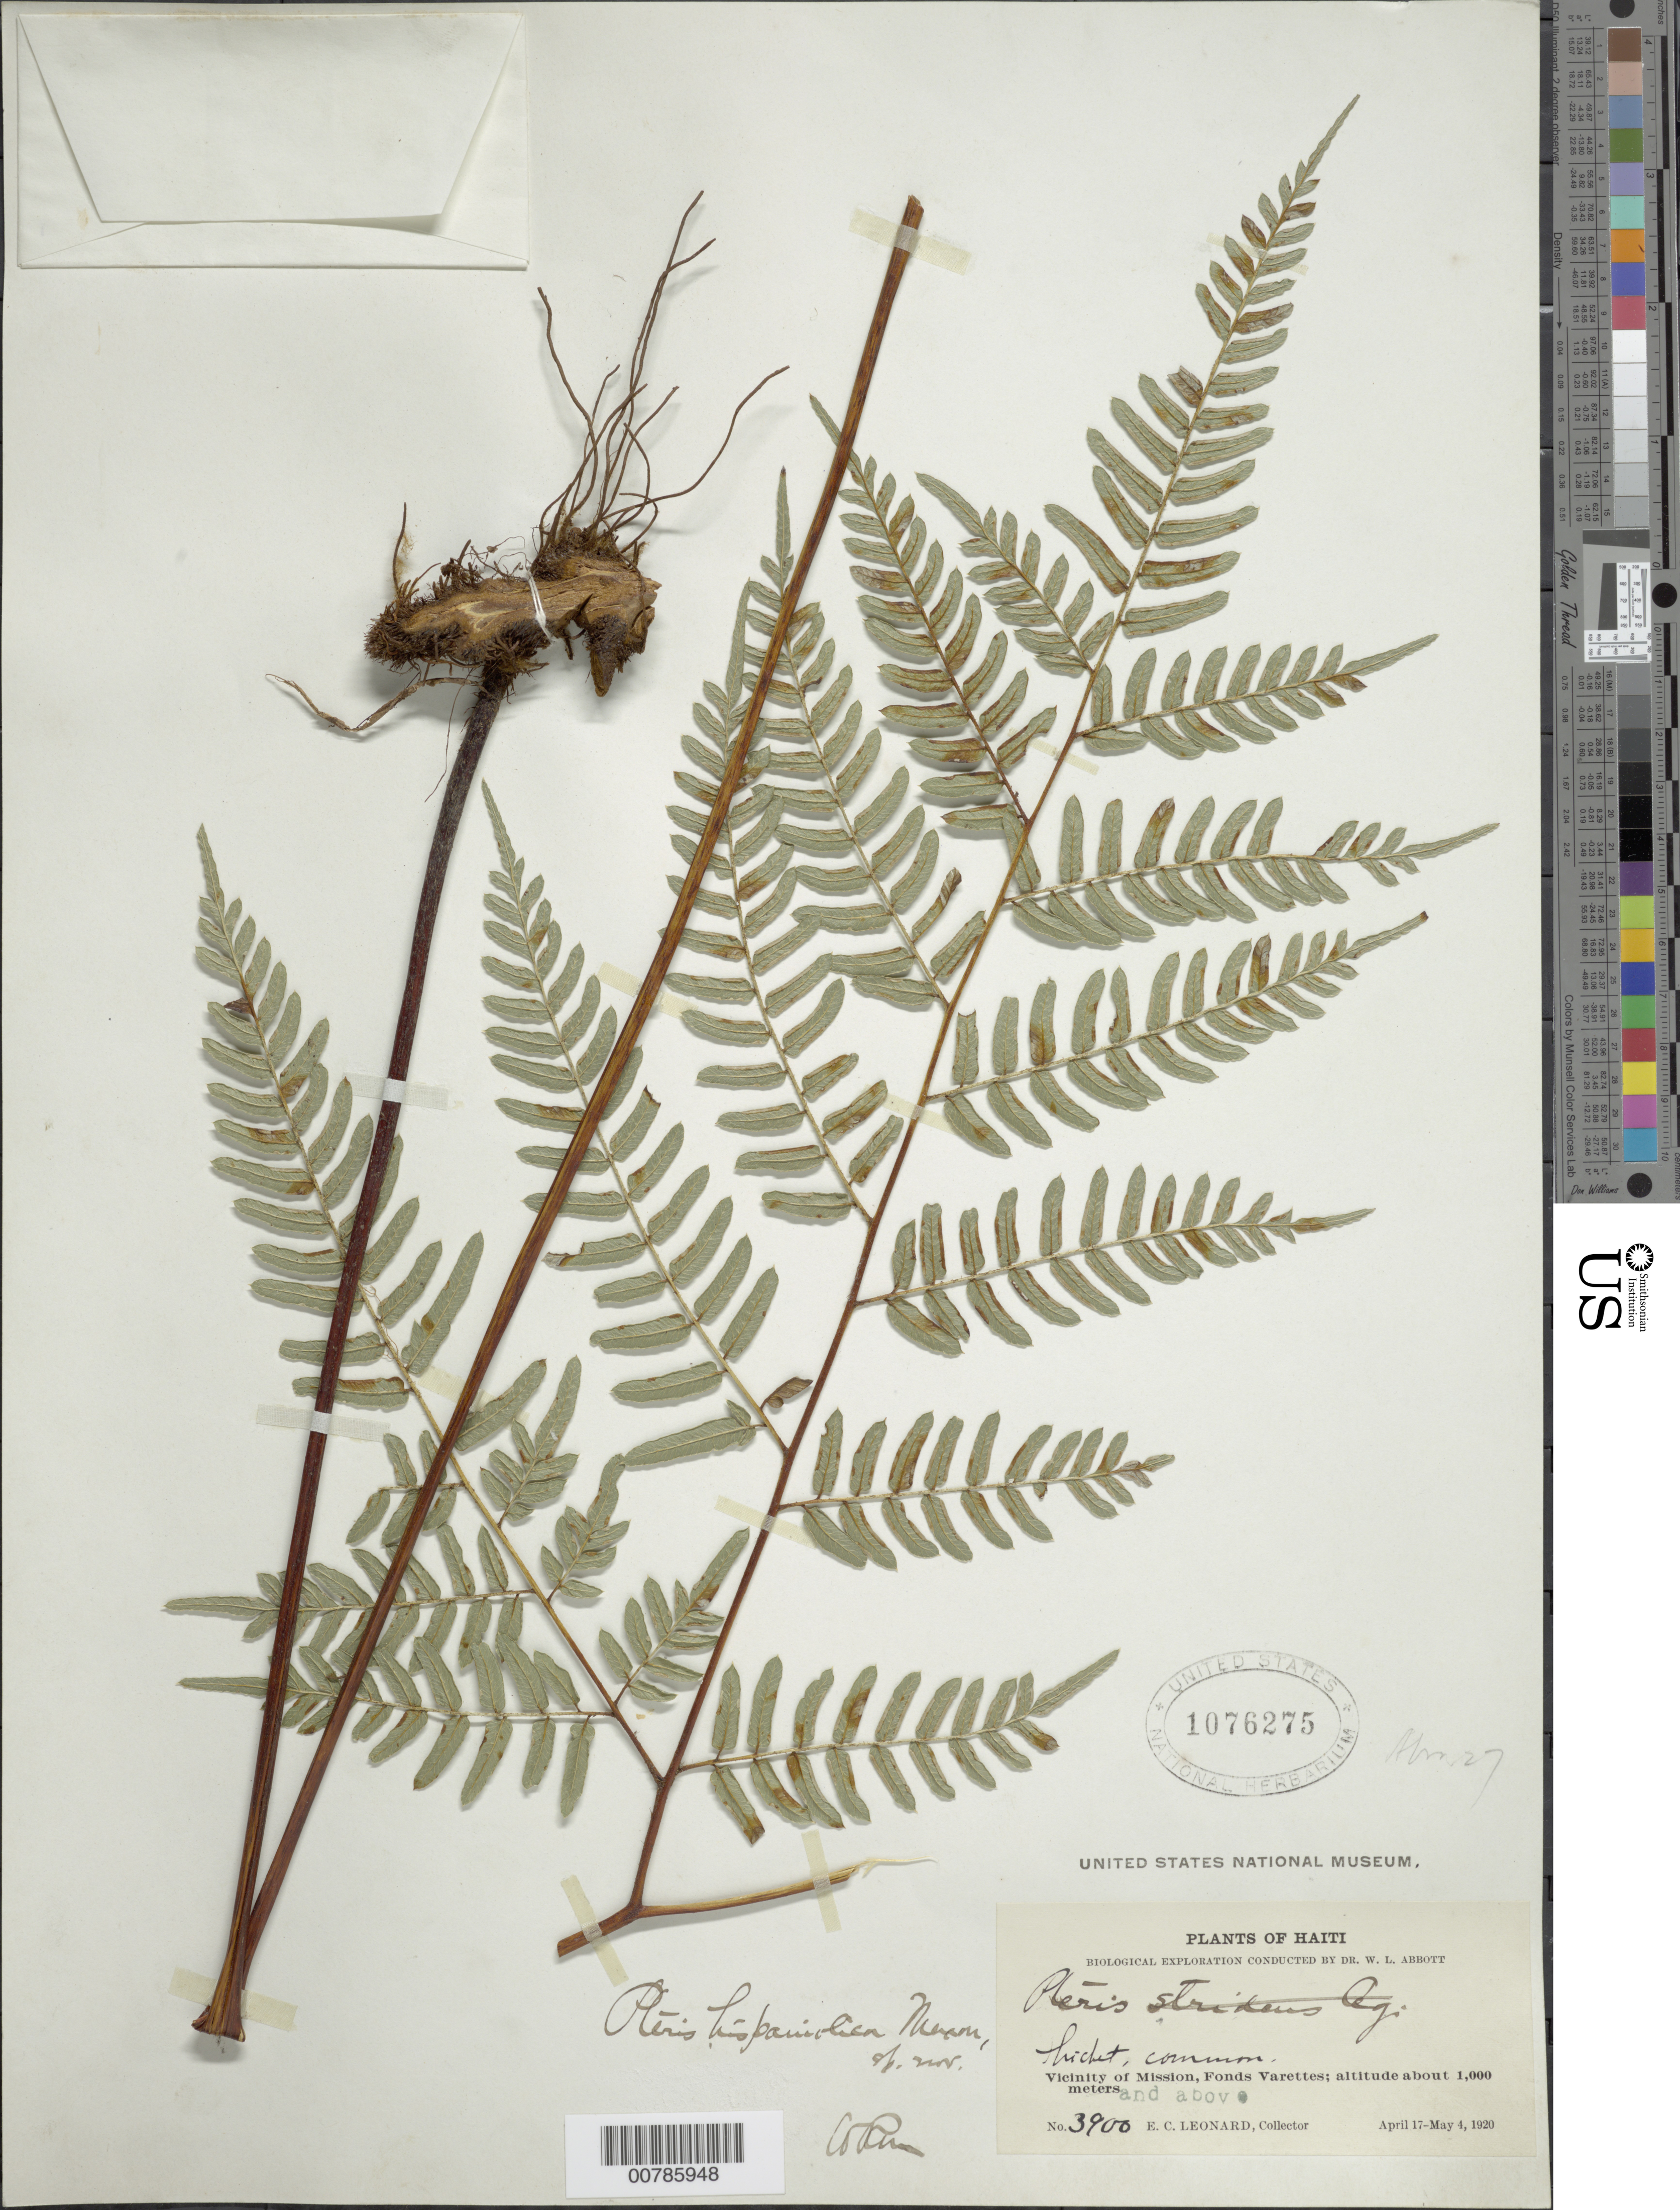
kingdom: Plantae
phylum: Tracheophyta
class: Polypodiopsida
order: Polypodiales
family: Pteridaceae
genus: Pteris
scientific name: Pteris hispaniolica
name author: Maxon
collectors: E. C. Leonard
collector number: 3900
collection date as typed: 17 Apr 1920 04 May 1920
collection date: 1920-04-17/1920-05-04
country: Haiti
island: Hispaniola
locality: Mission, vicinity, Fonds Varettes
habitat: Thicket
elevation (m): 1000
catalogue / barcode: US 1076275